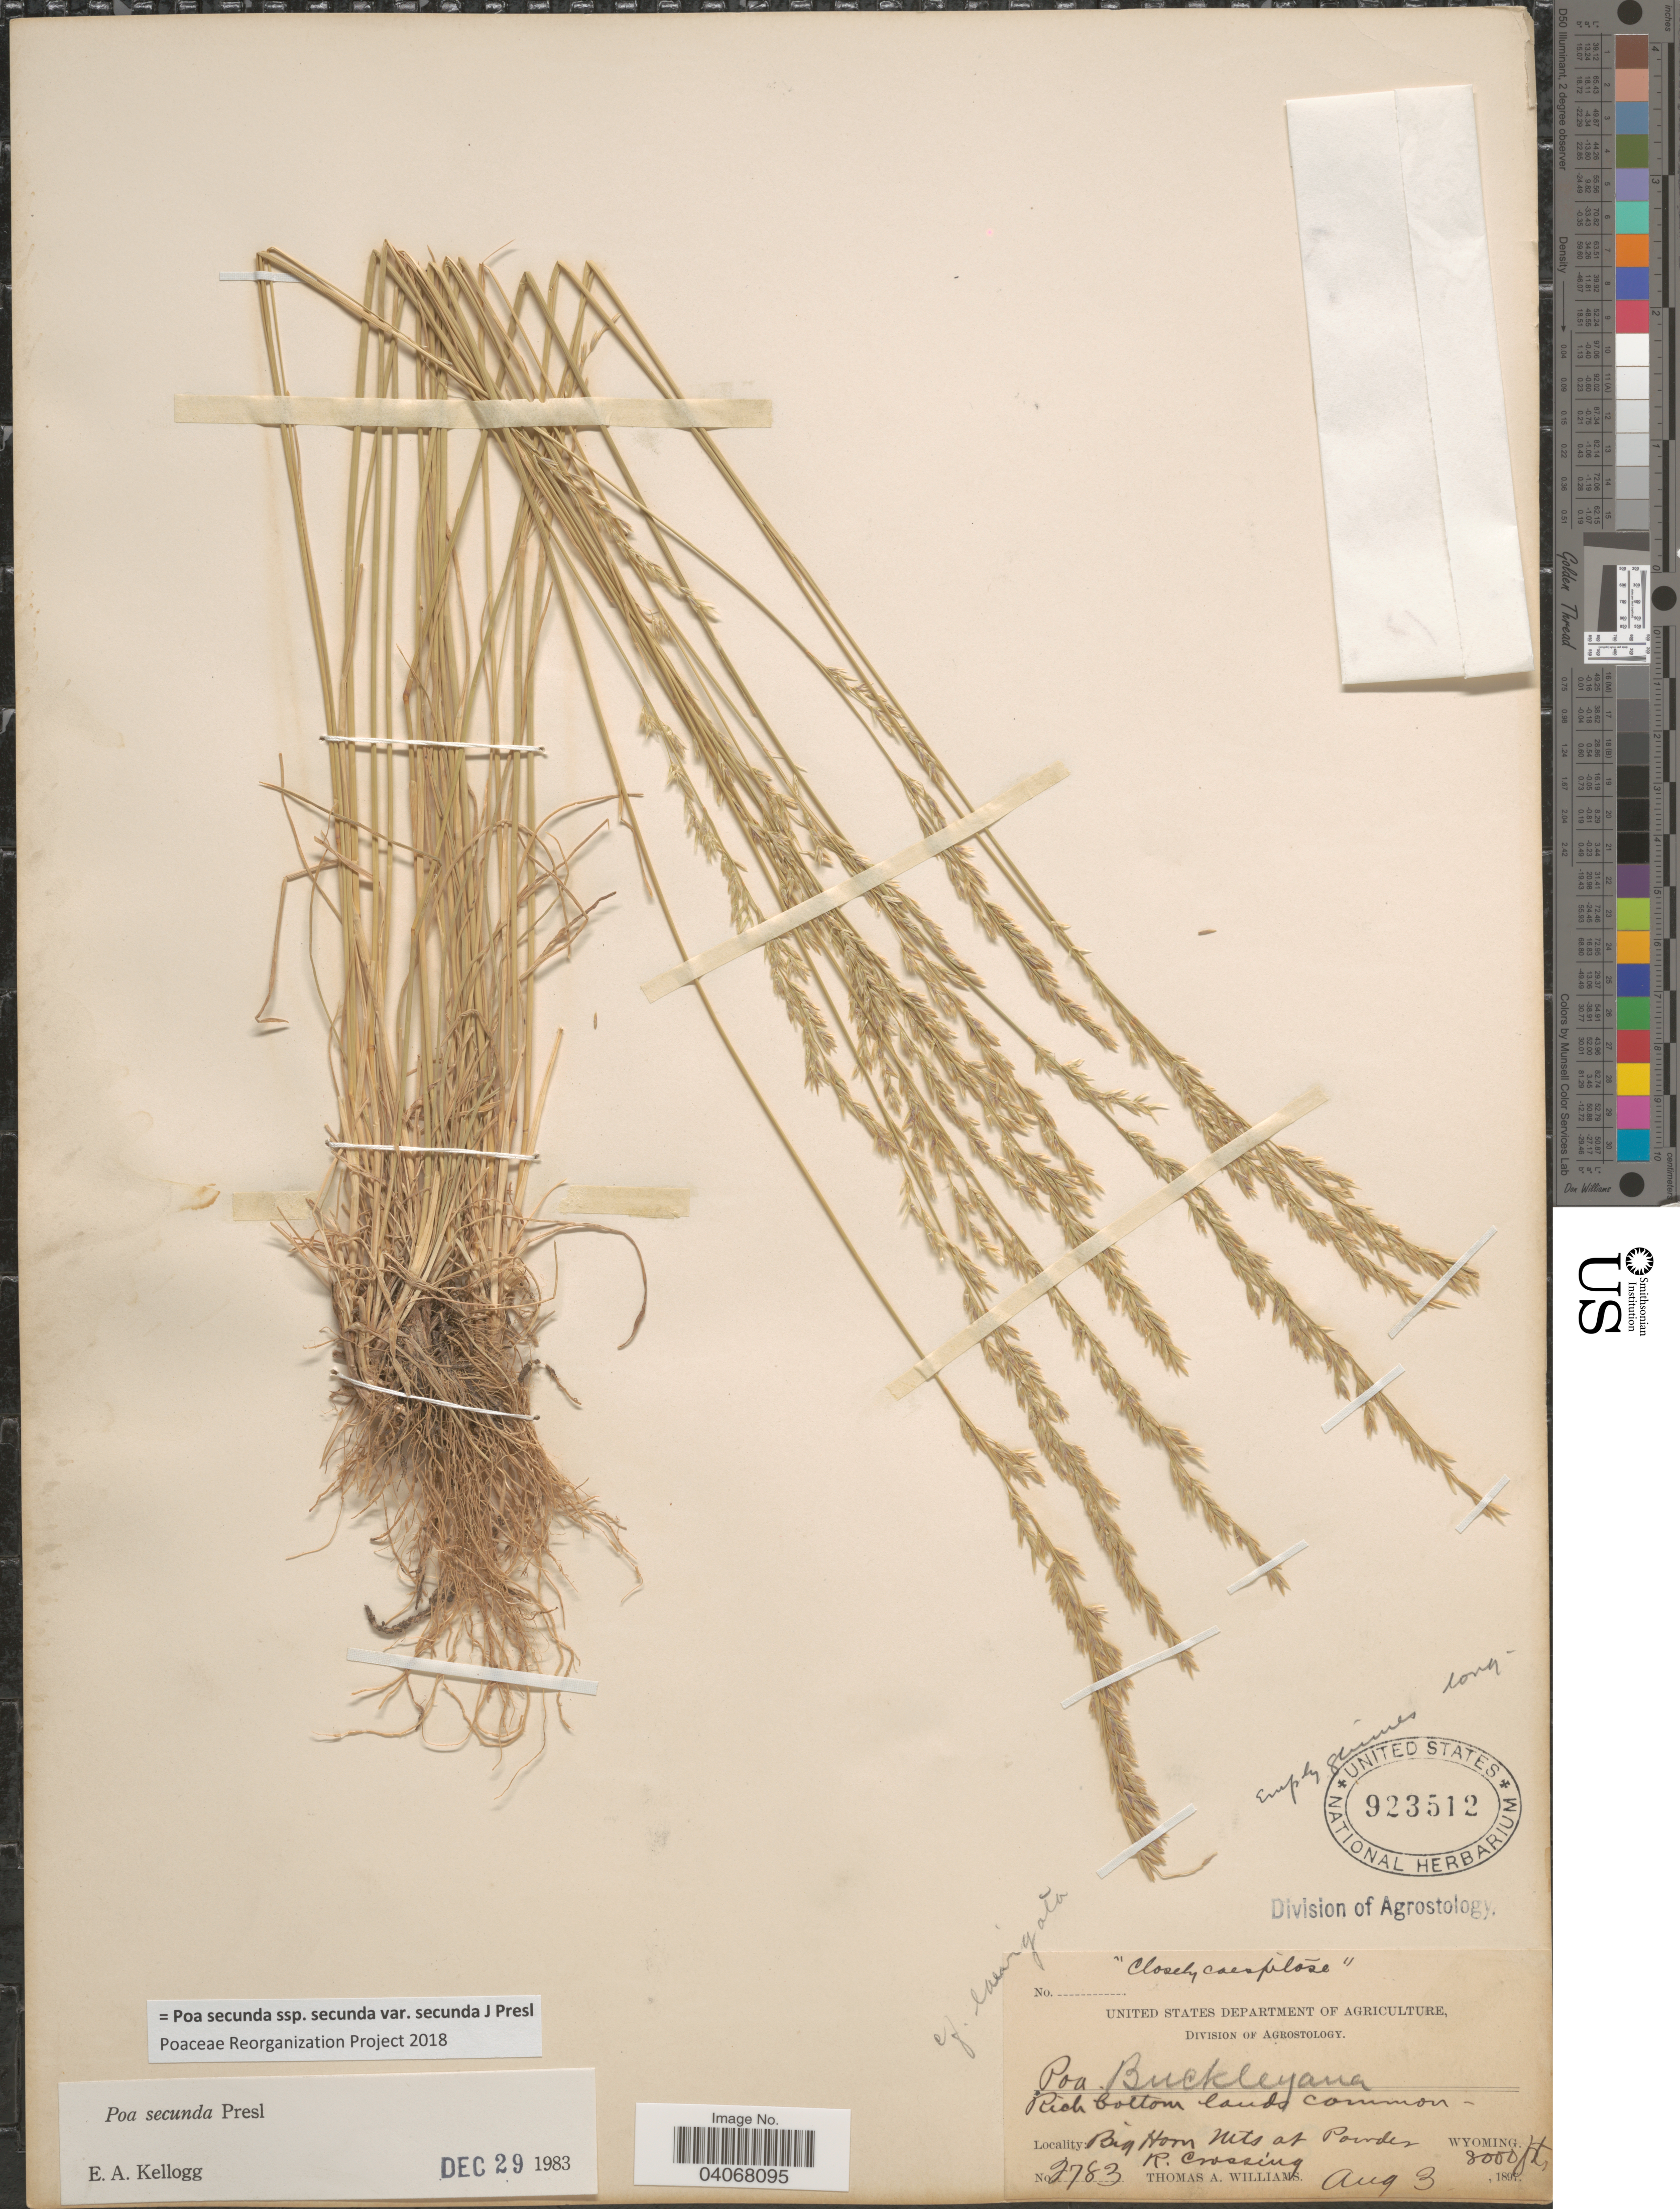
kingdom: Plantae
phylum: Tracheophyta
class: Liliopsida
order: Poales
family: Poaceae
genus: Poa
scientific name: Poa secunda subsp. secunda var. secunda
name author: J. Presl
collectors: T. A. Williams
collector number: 2783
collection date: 1897-08-03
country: United States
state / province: Wyoming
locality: Big Horn Mts at Powder R. Crossing.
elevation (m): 2438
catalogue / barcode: US 923512